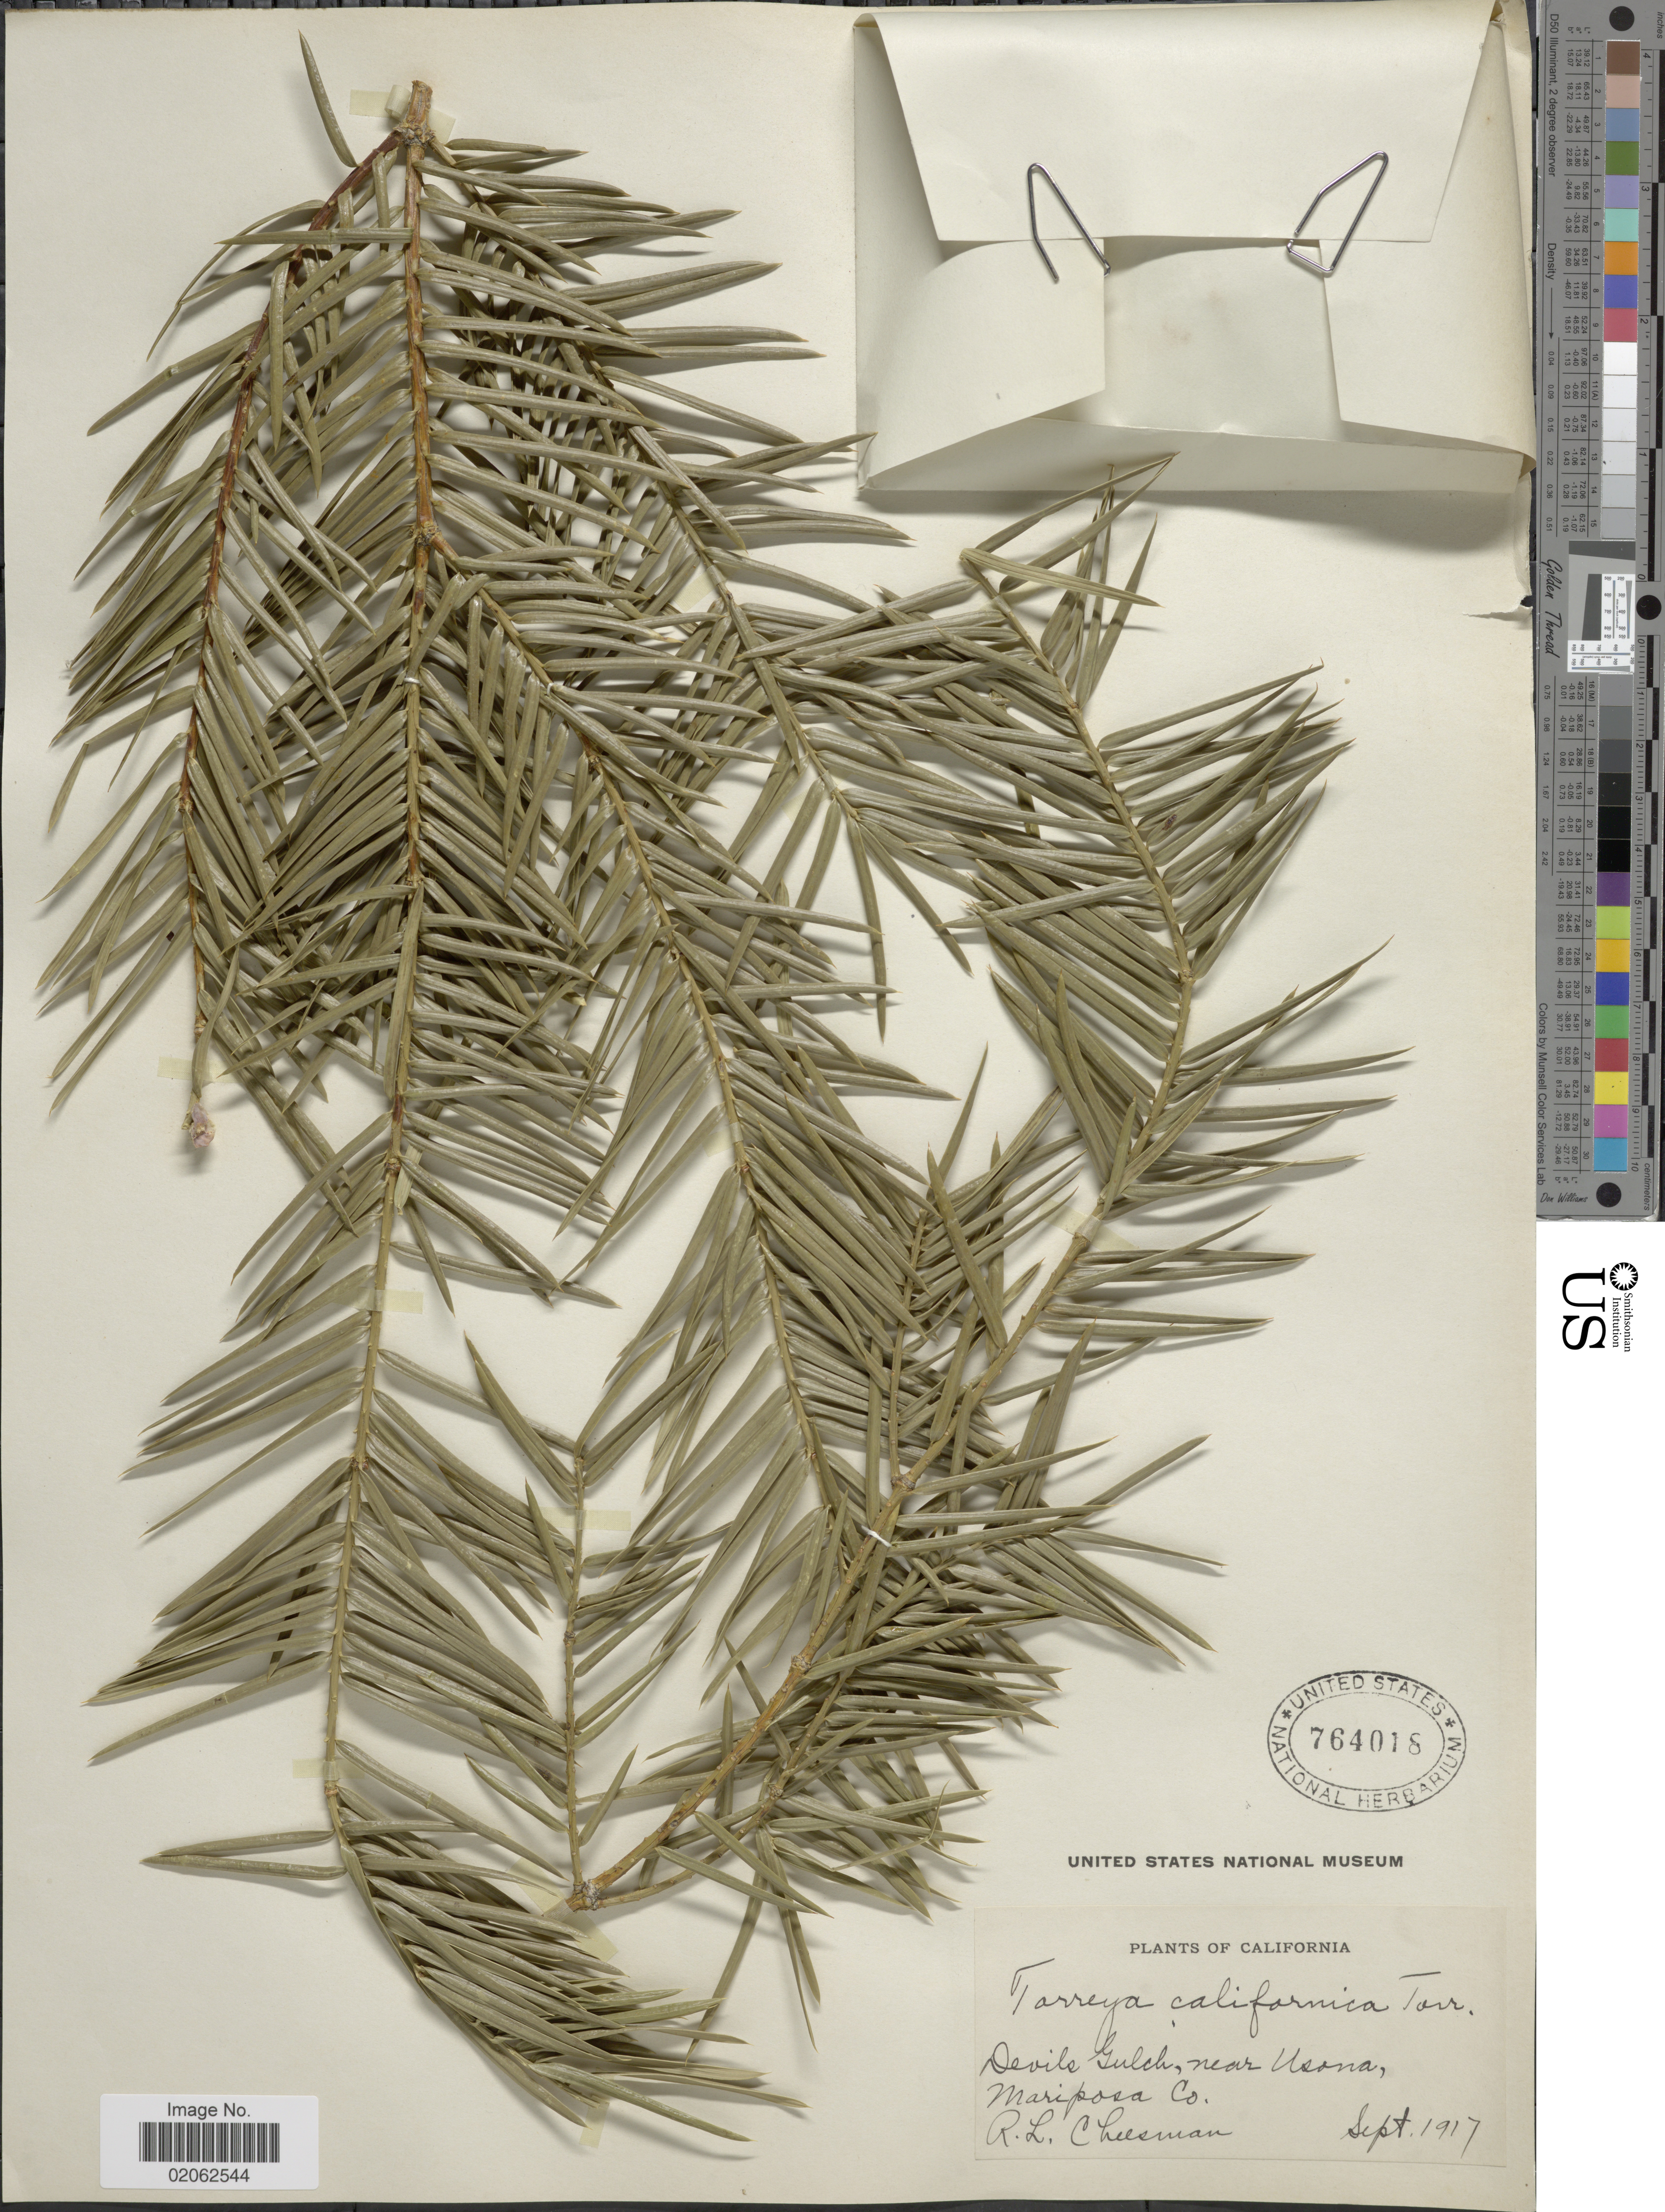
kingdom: Plantae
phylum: Tracheophyta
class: Pinopsida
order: Pinales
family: Taxaceae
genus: Torreya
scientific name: Torreya californica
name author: Torr.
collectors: R. L. Cheesman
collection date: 1917-09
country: United States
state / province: California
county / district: Mariposa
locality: Devils Gulch, near Usona.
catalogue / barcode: US 764018